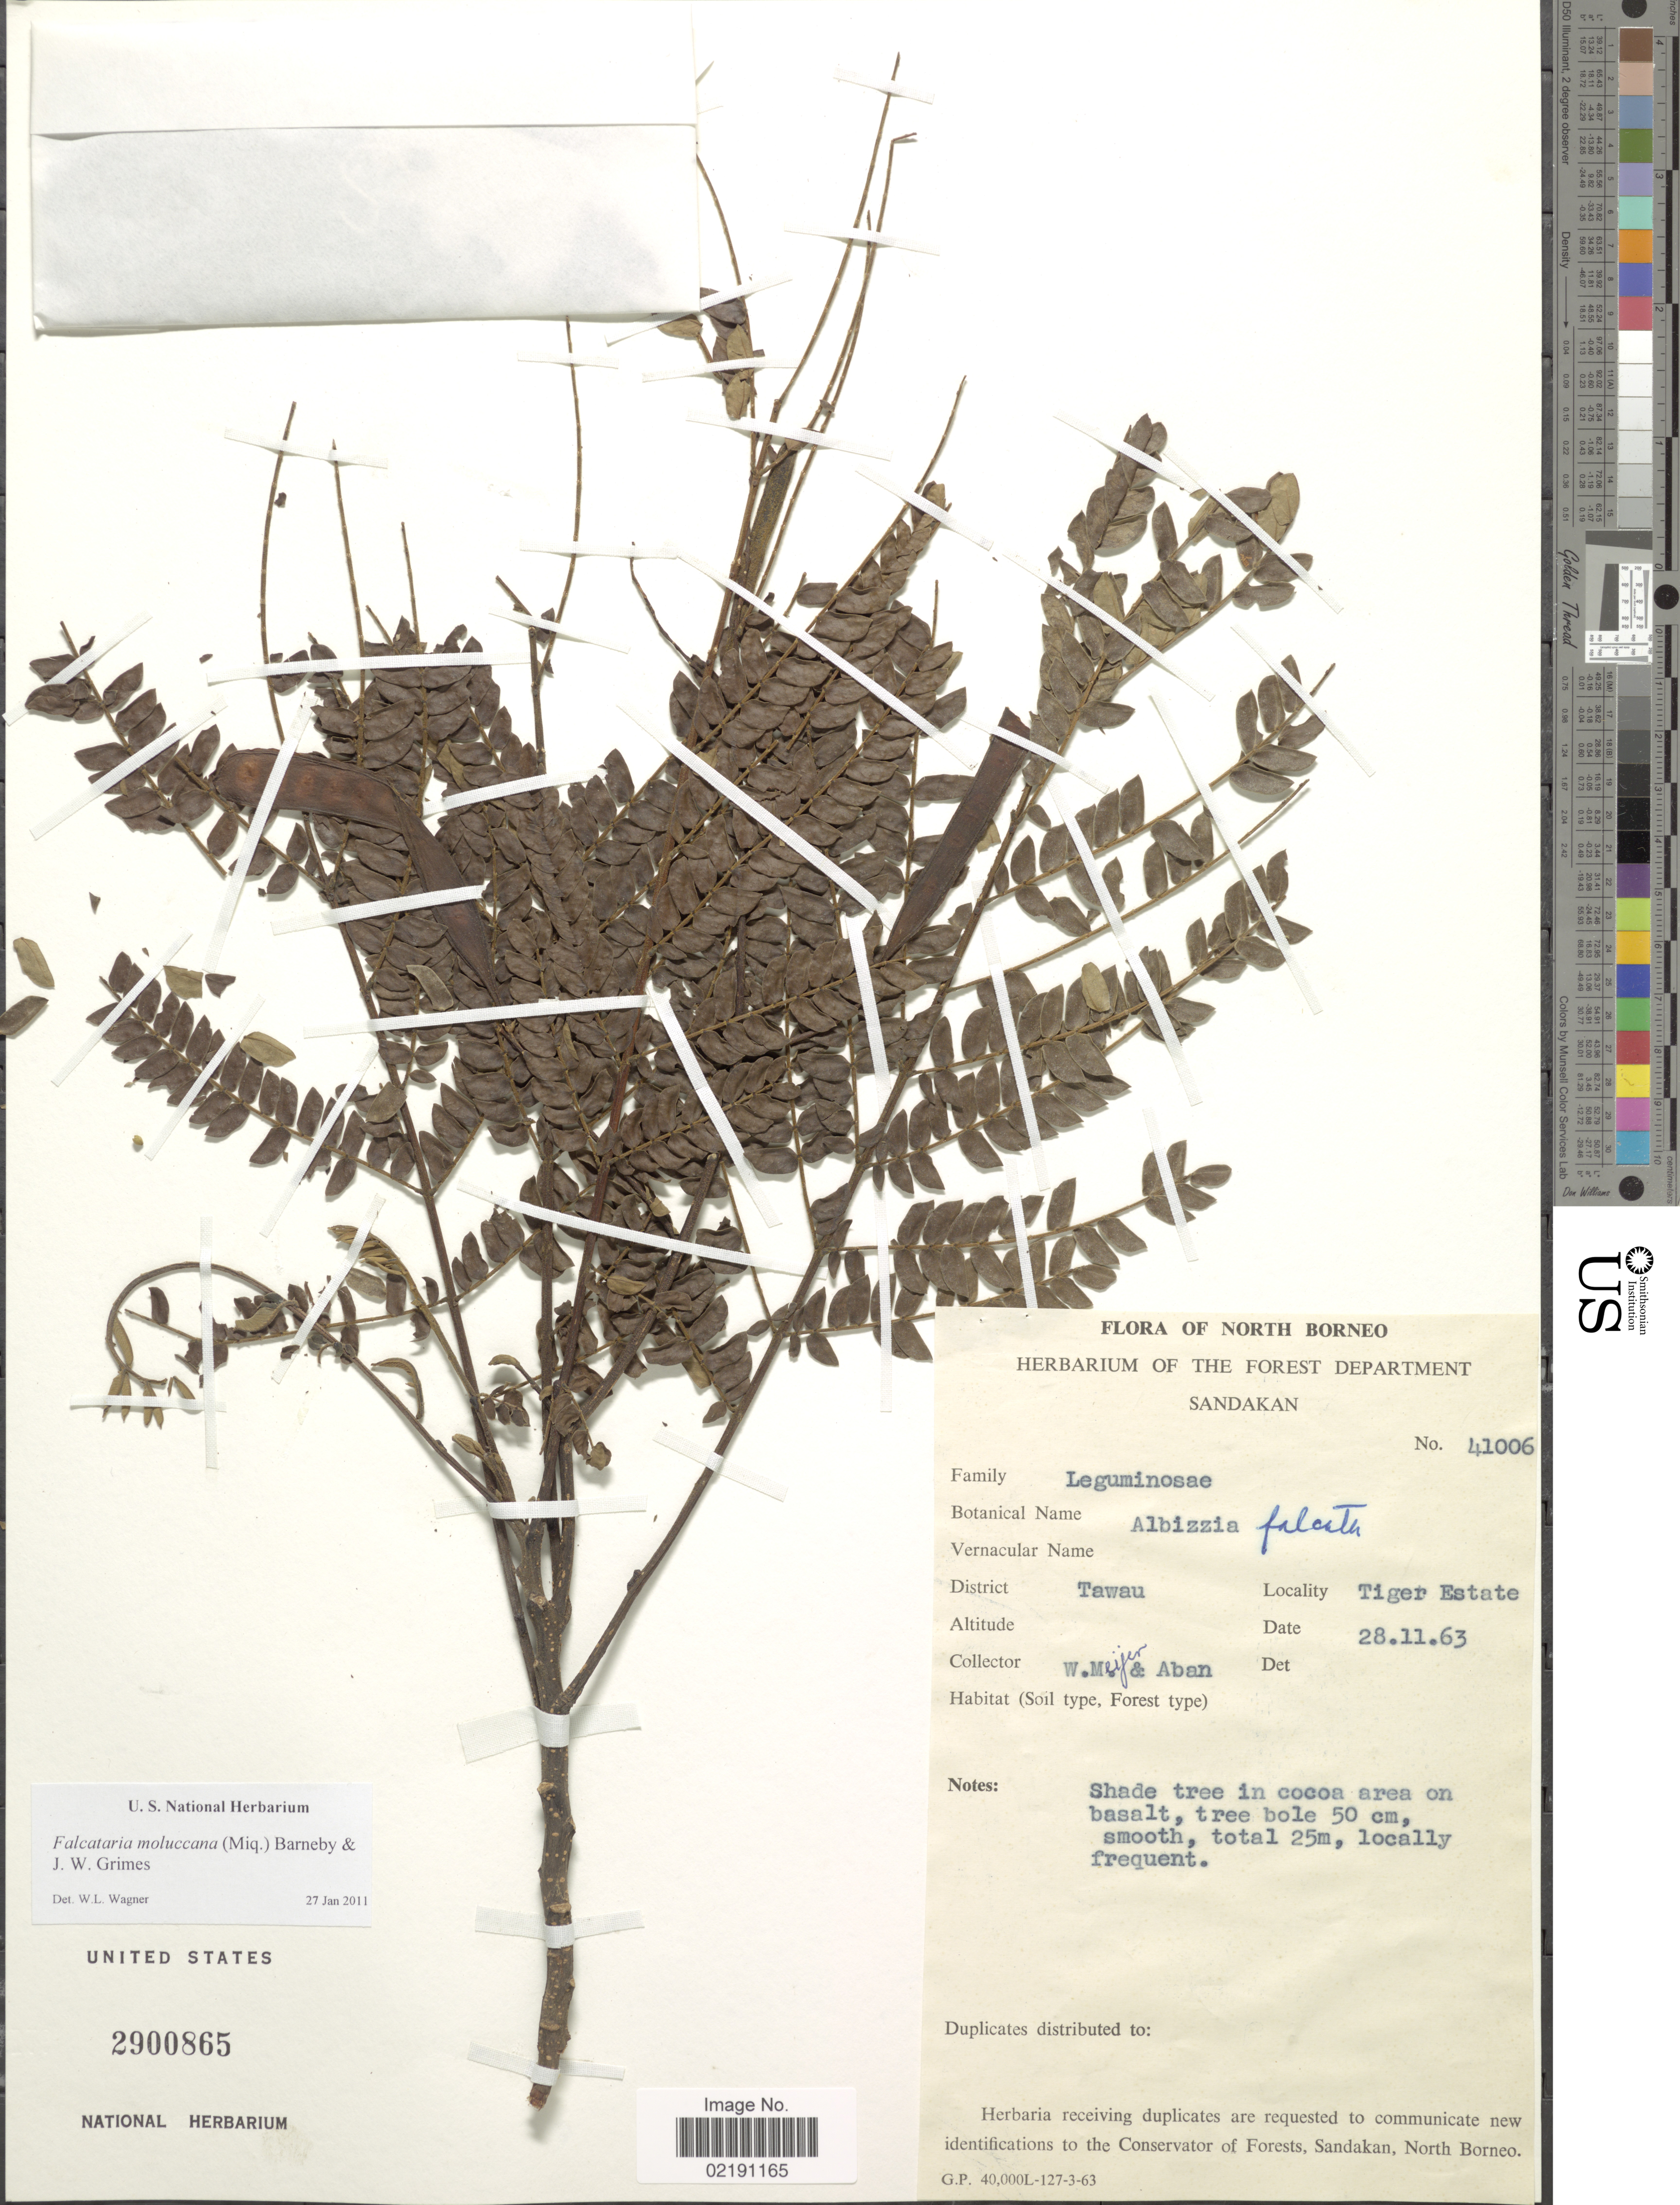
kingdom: Plantae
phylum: Tracheophyta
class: Magnoliopsida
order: Fabales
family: Fabaceae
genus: Falcataria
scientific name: Falcataria moluccana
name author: (Miq.) Barneby & Grimes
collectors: W. Meijer & -- Aban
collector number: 41006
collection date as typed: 28/11/63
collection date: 1963-11-28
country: Malaysia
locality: North Borneo. District Tawan. Tiger Estate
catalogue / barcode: US 2900865